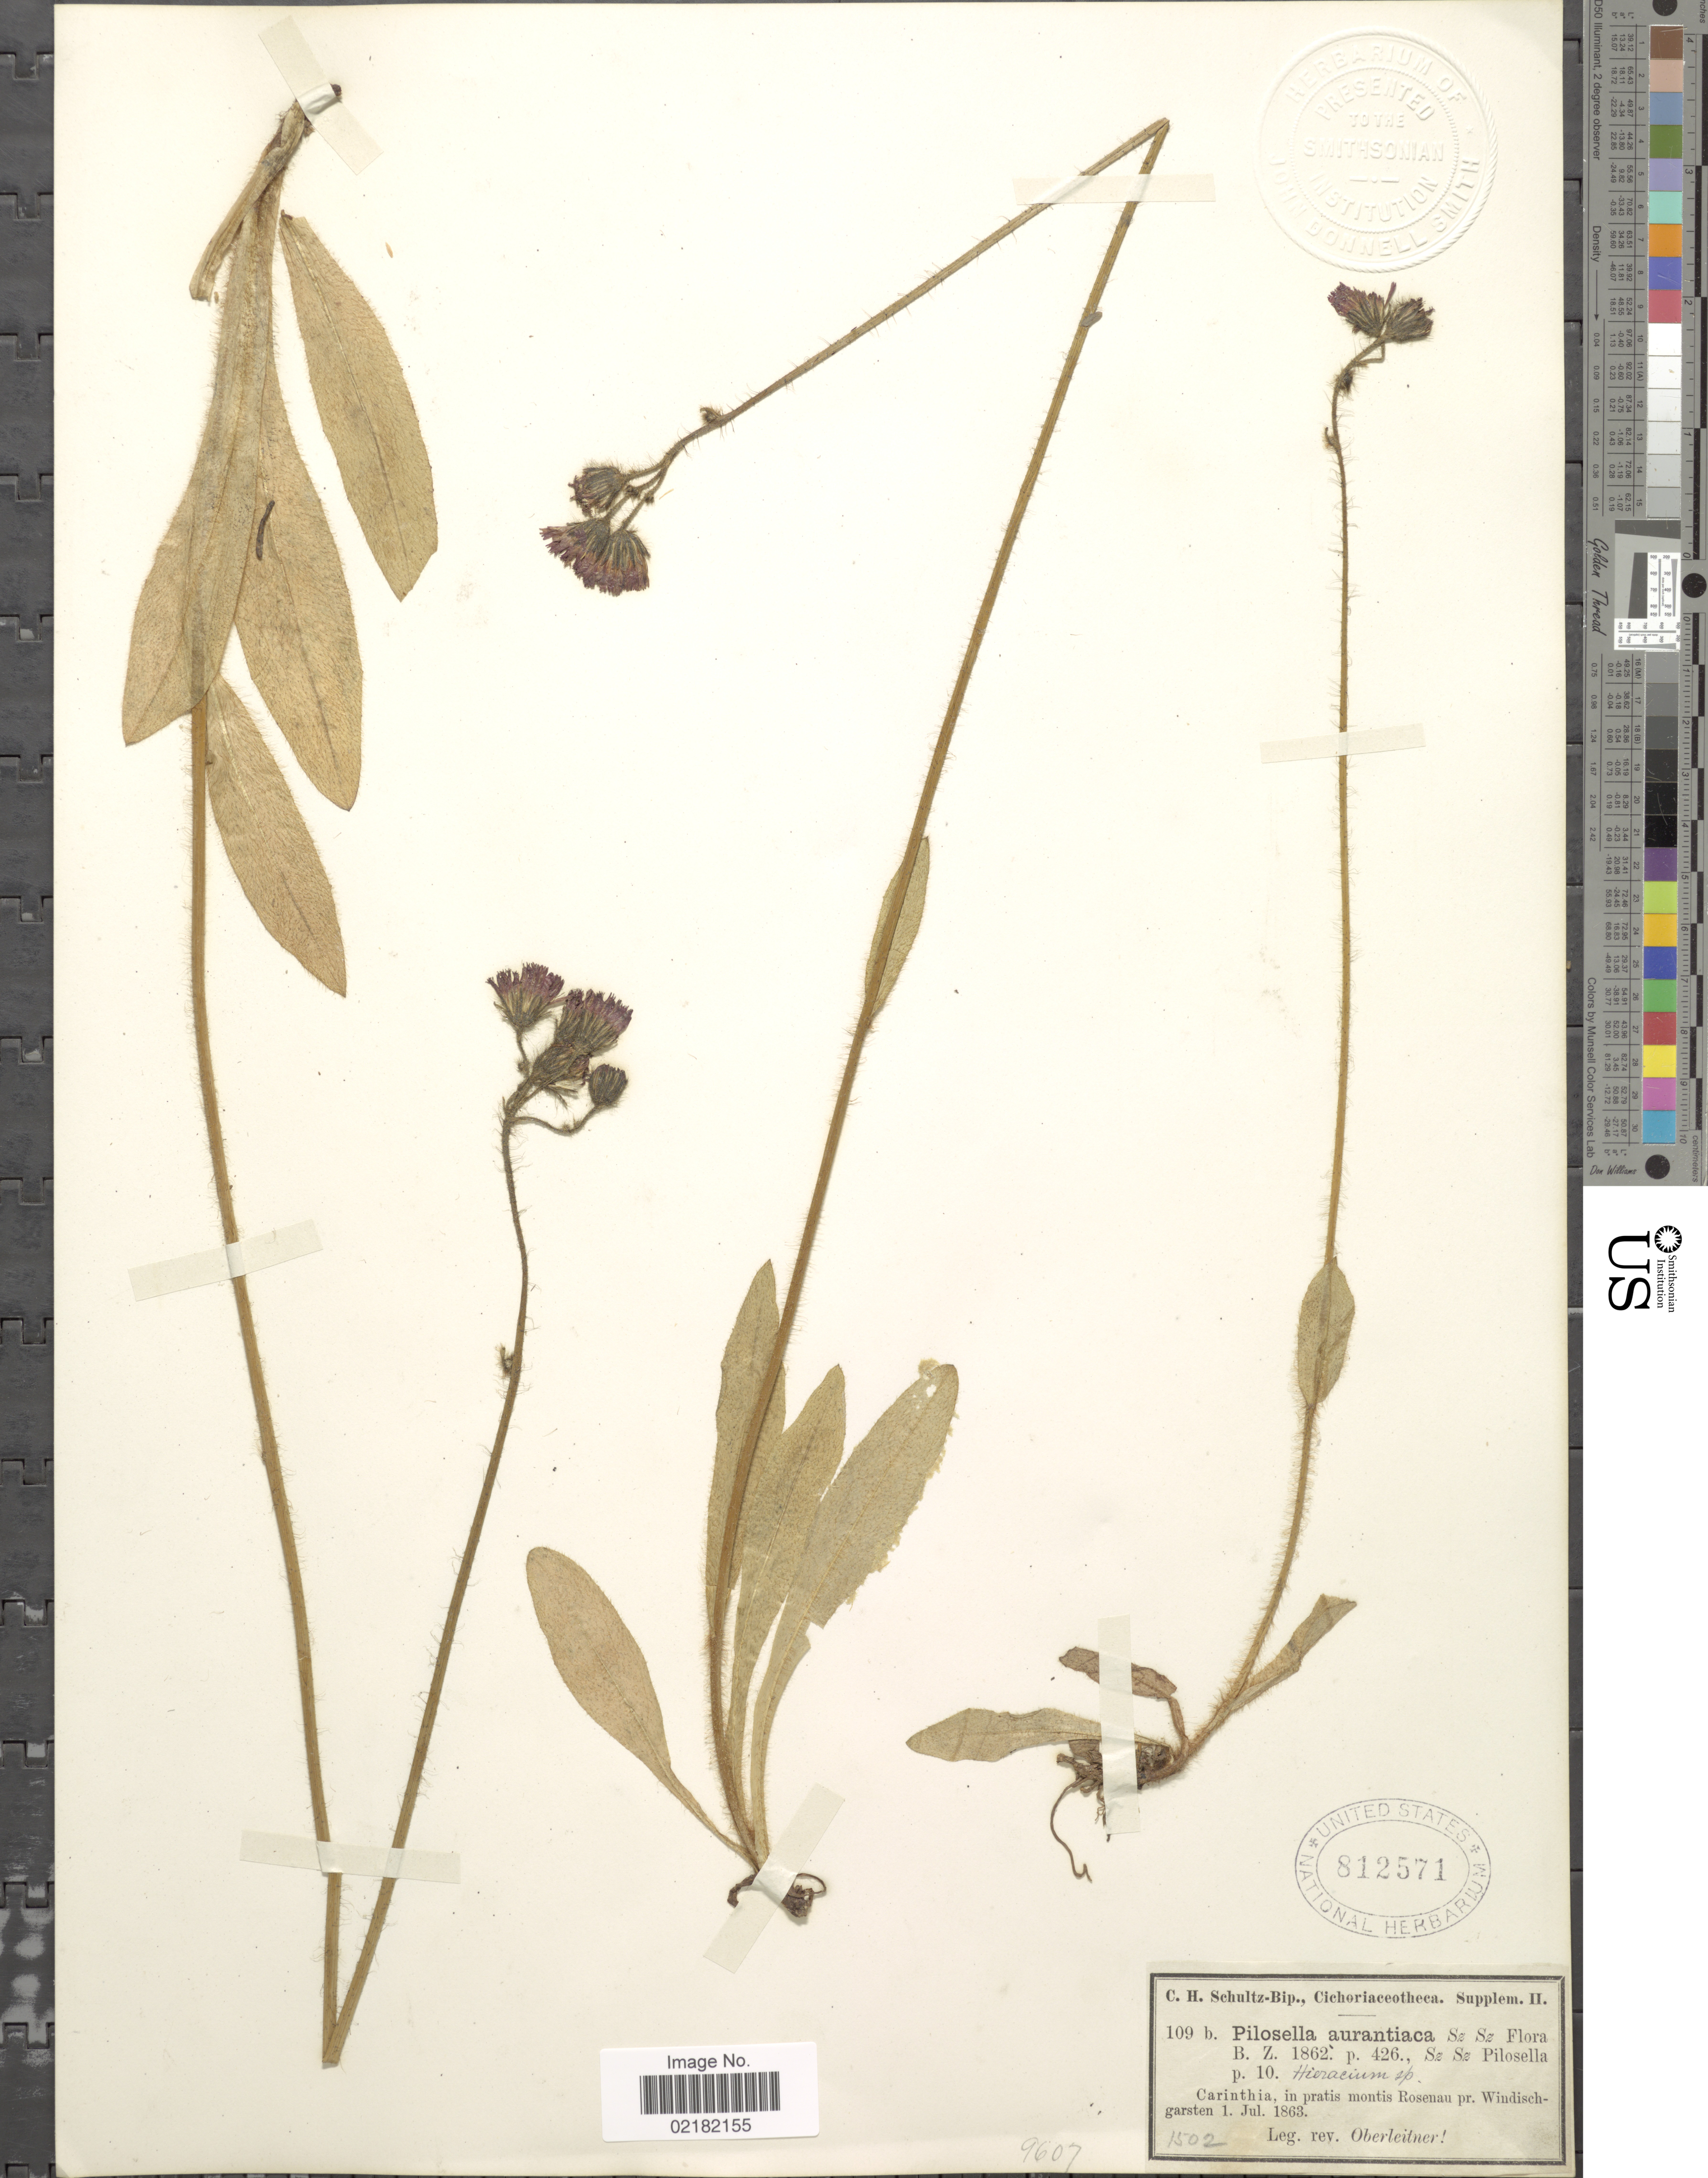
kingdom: Plantae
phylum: Tracheophyta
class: Magnoliopsida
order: Asterales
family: Asteraceae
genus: Pilosella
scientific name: Pilosella aurantiaca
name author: (L.) F.W. Schultz & Sch. Bip.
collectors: Oberleitner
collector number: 109b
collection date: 1863-07-01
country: Austria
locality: Carinthia, in pratis montis Rosenau pr. Windischgarsten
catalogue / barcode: US 812571